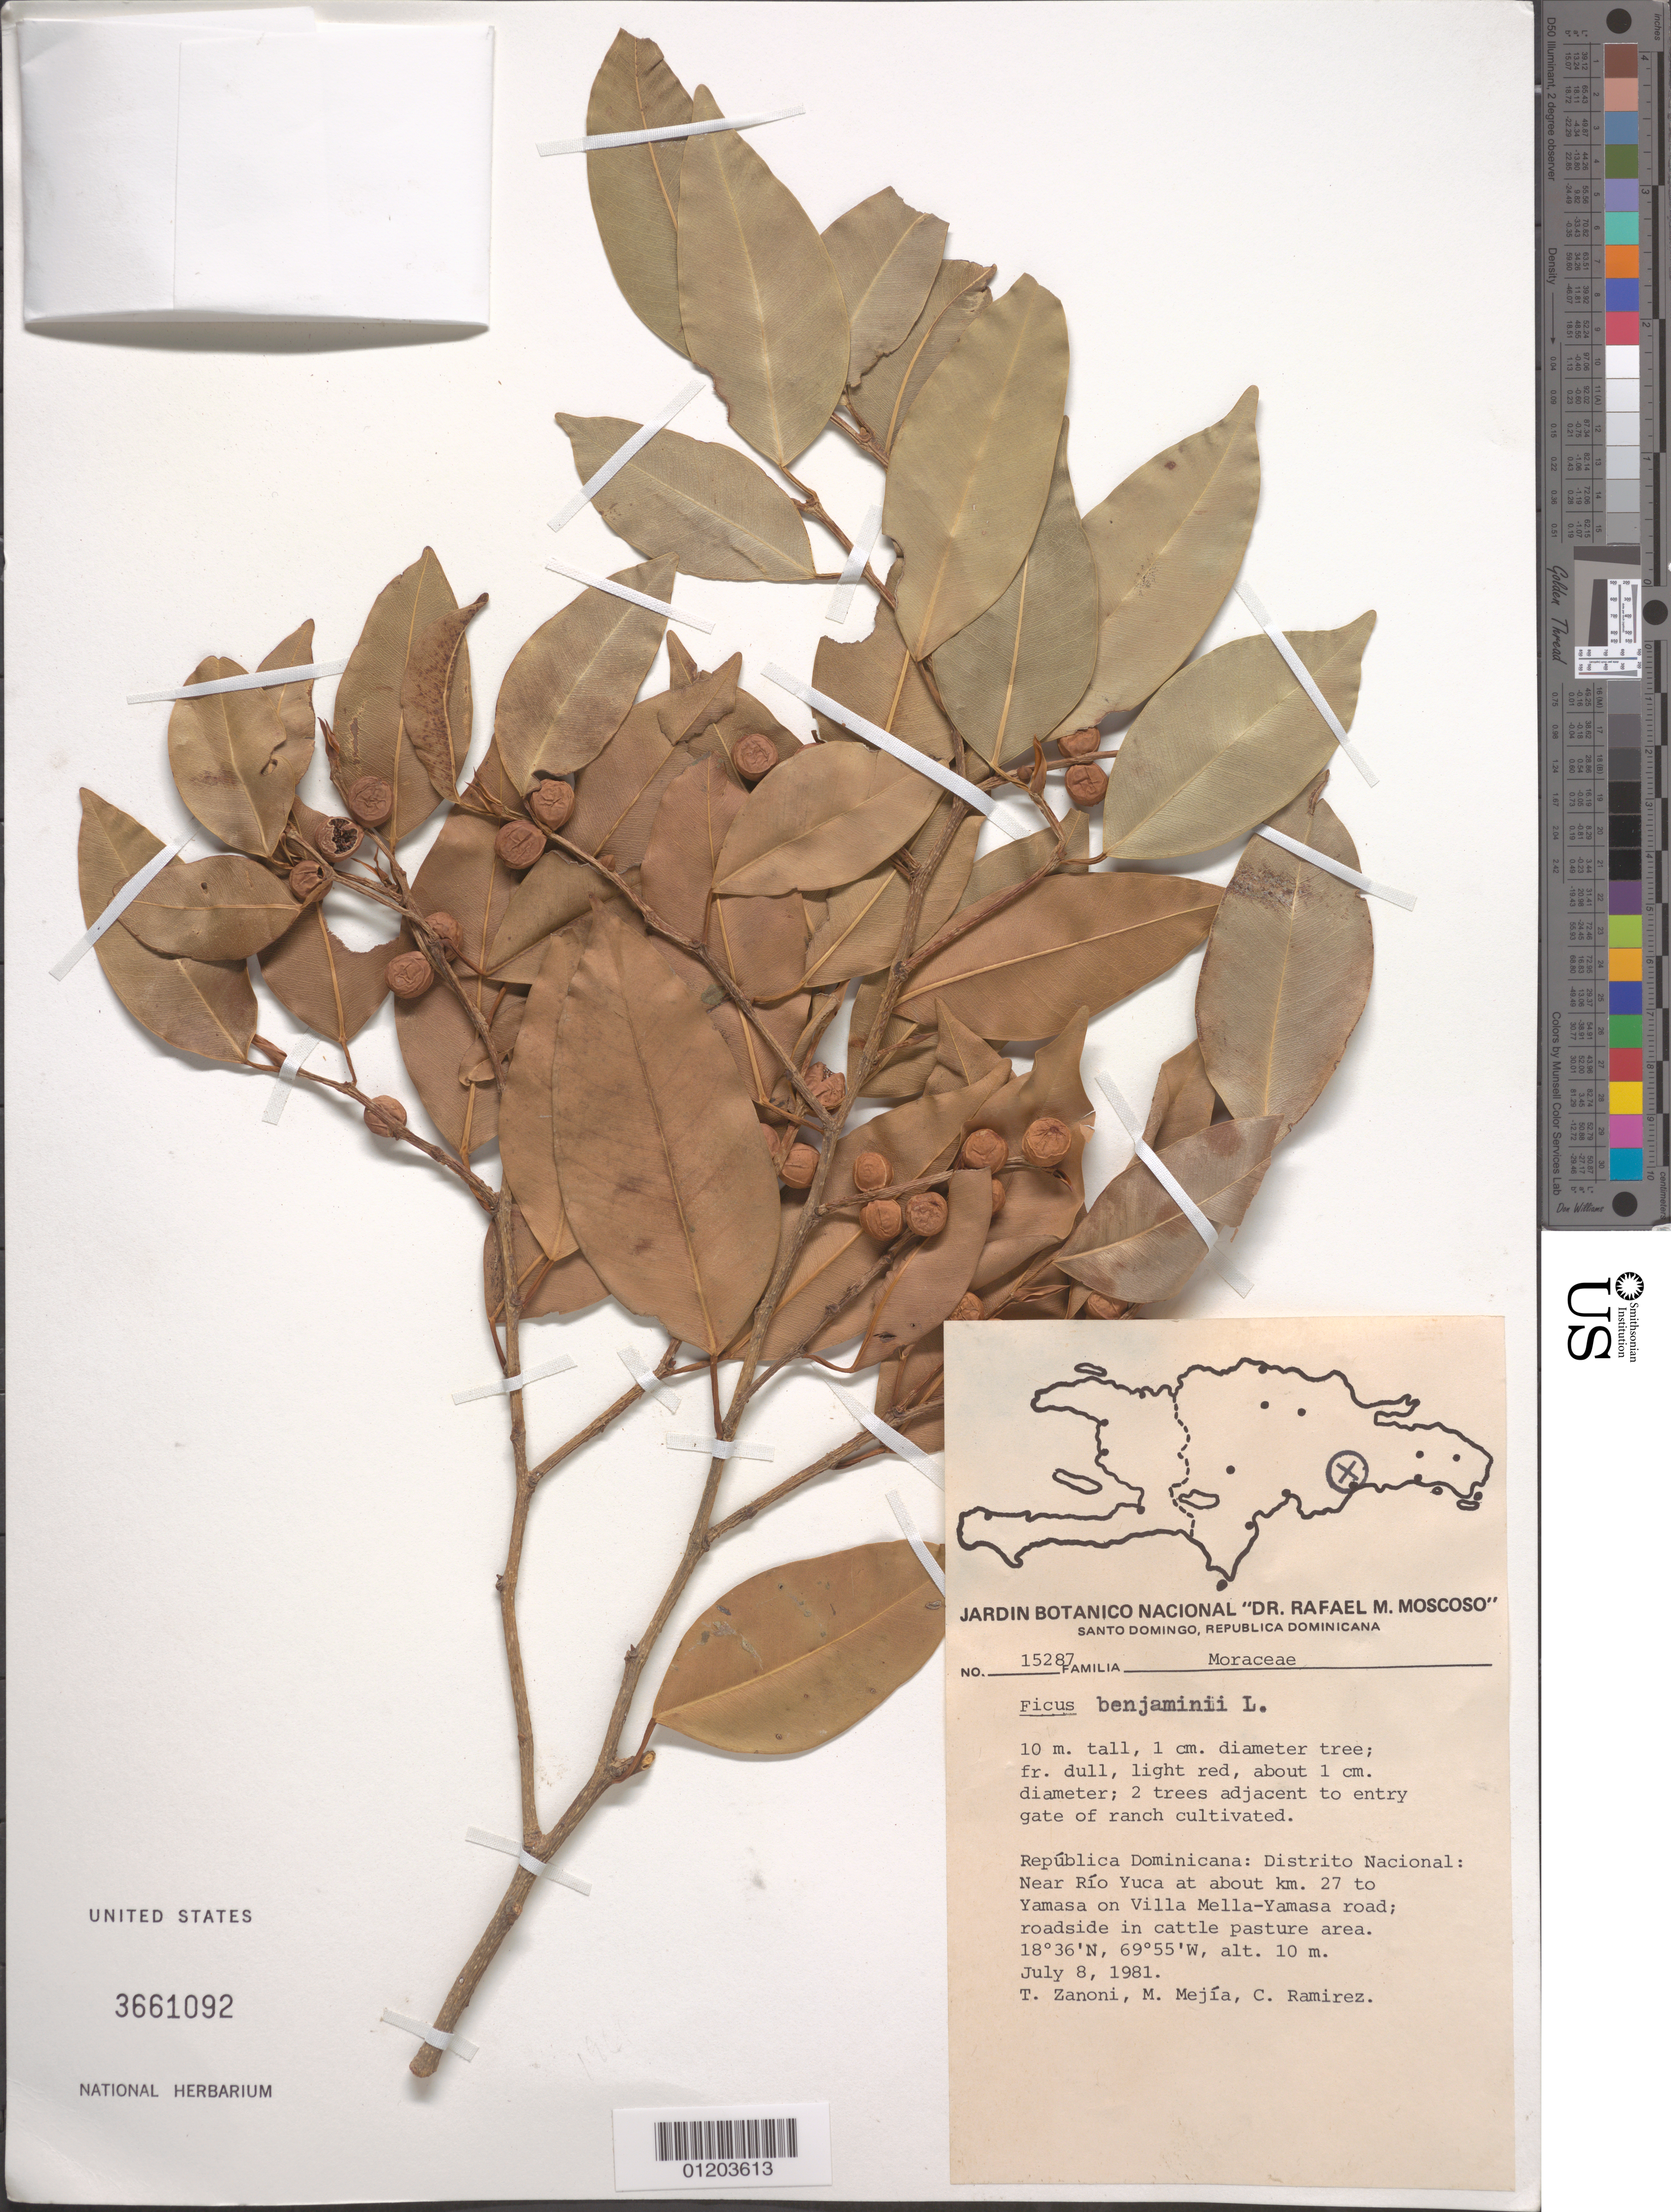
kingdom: Plantae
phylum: Tracheophyta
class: Magnoliopsida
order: Rosales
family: Moraceae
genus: Ficus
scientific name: Ficus benjamina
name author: L.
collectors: T. A. Zanoni, M. Mejia & C. Ramirez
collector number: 15287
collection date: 1981-07-08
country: Dominican Republic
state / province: Distrito Nacional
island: Hispaniola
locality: Río Yuca, at about km 27 to Yamasa on Villa Mella-Yamasa road.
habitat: Roadside in cattle pasture area.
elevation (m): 10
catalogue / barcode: US 3661092